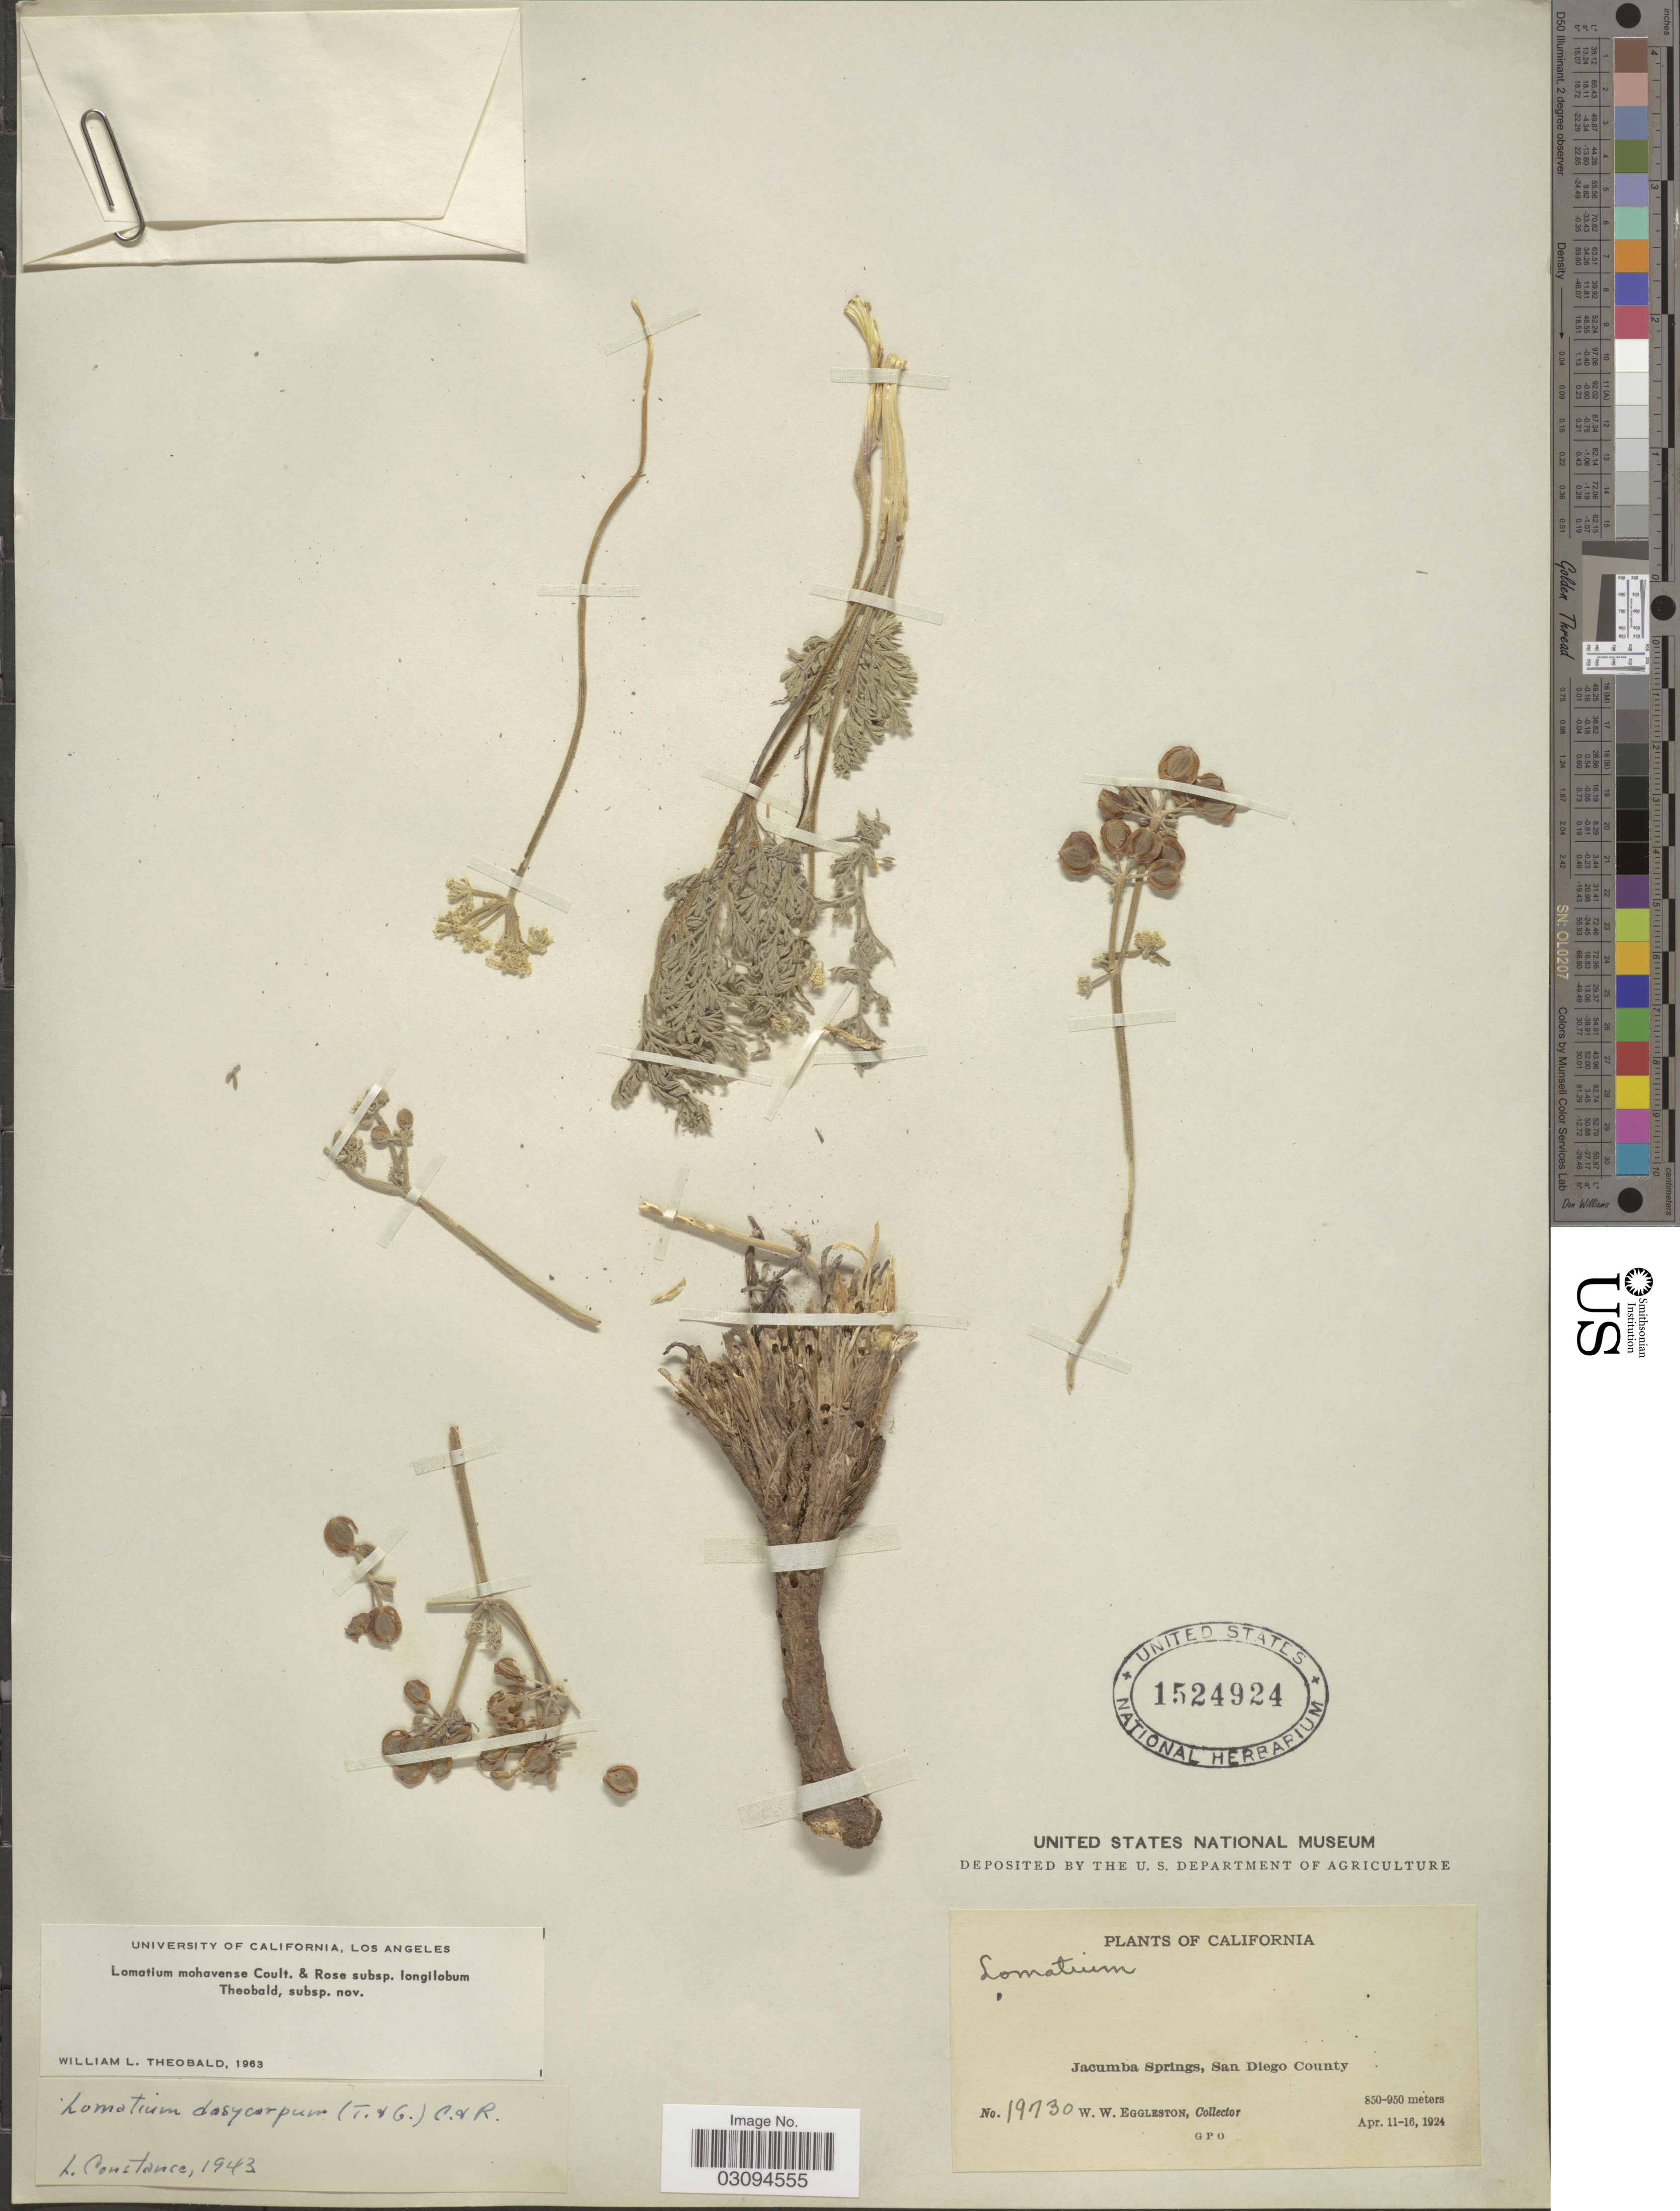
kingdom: Plantae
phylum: Tracheophyta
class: Magnoliopsida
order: Apiales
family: Apiaceae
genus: Lomatium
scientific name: Lomatium mohavense subsp. longilobum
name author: (Coult. & Rose) Coult. & Rose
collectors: W. W. Eggleston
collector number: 19730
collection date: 1924-04-11/1924-04-16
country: United States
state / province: California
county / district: San Diego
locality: Jacumba Springs, San Diego County.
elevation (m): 850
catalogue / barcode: US 1524924